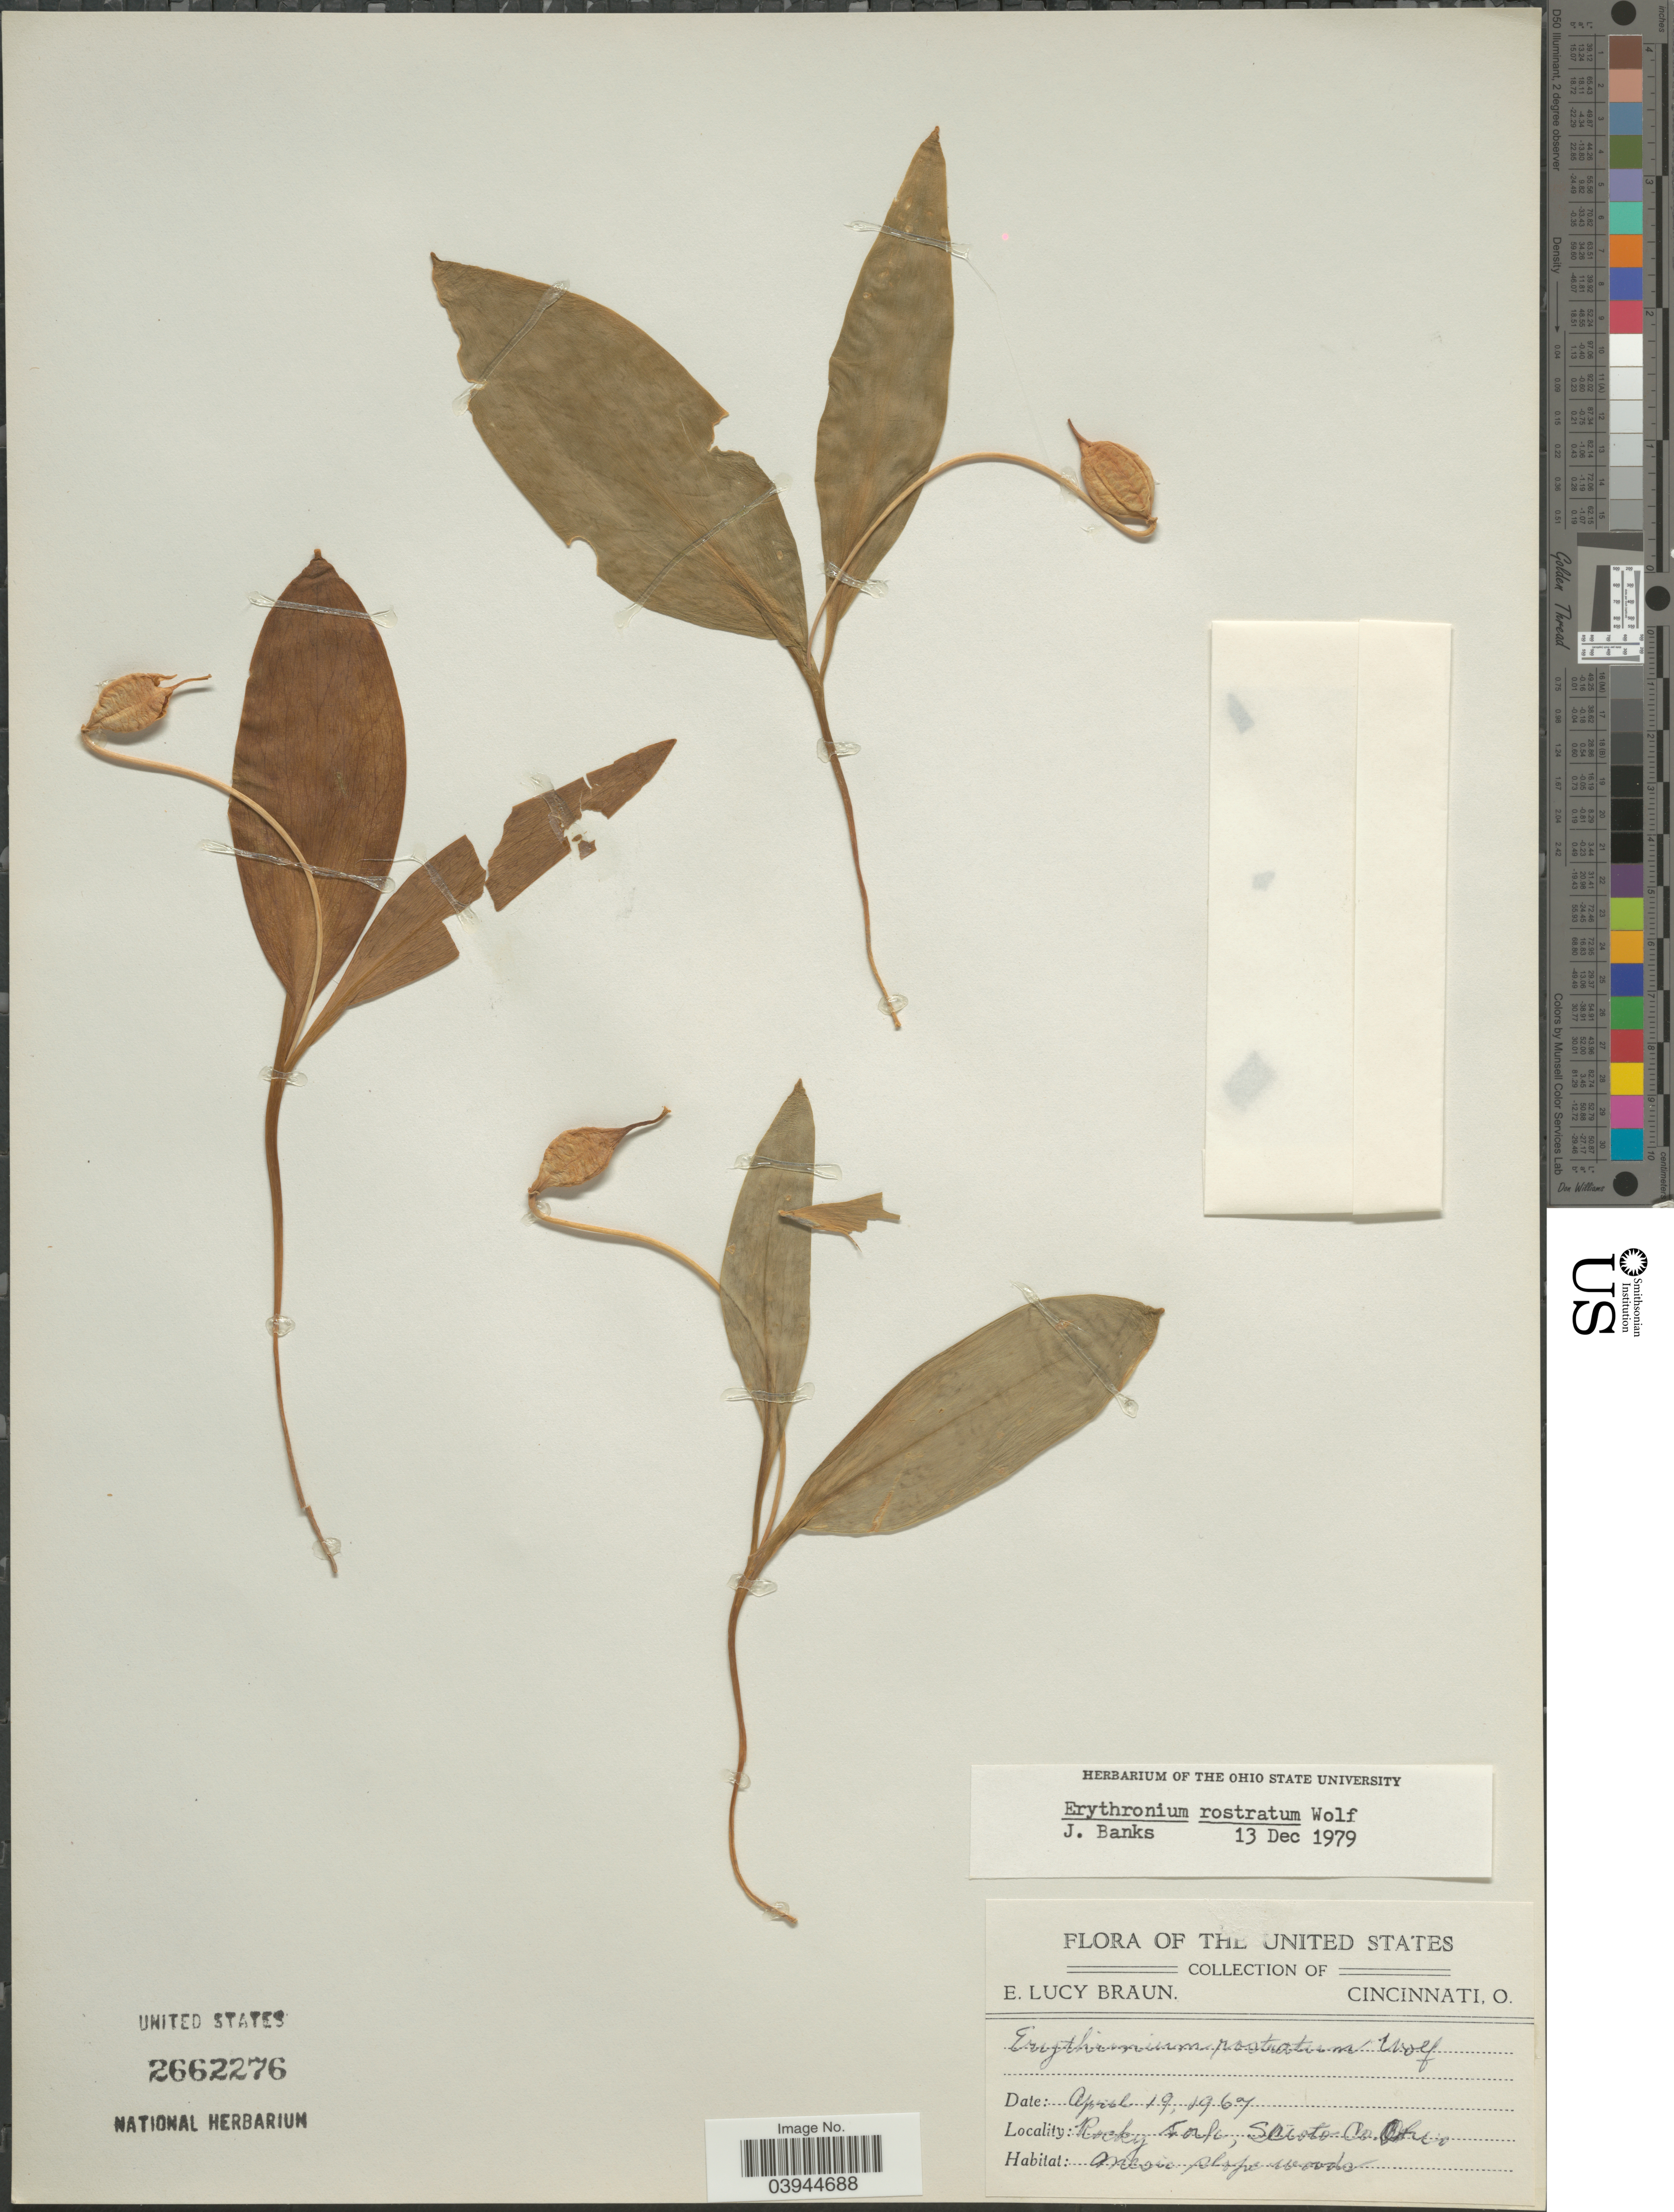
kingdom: Plantae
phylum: Tracheophyta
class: Liliopsida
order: Liliales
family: Liliaceae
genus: Erythronium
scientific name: Erythronium rostratum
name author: W. Wolf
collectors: E. L. Braun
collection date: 1967-04-19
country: United States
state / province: Ohio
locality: Rocky Fork, Scioto Co.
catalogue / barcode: US 2662276